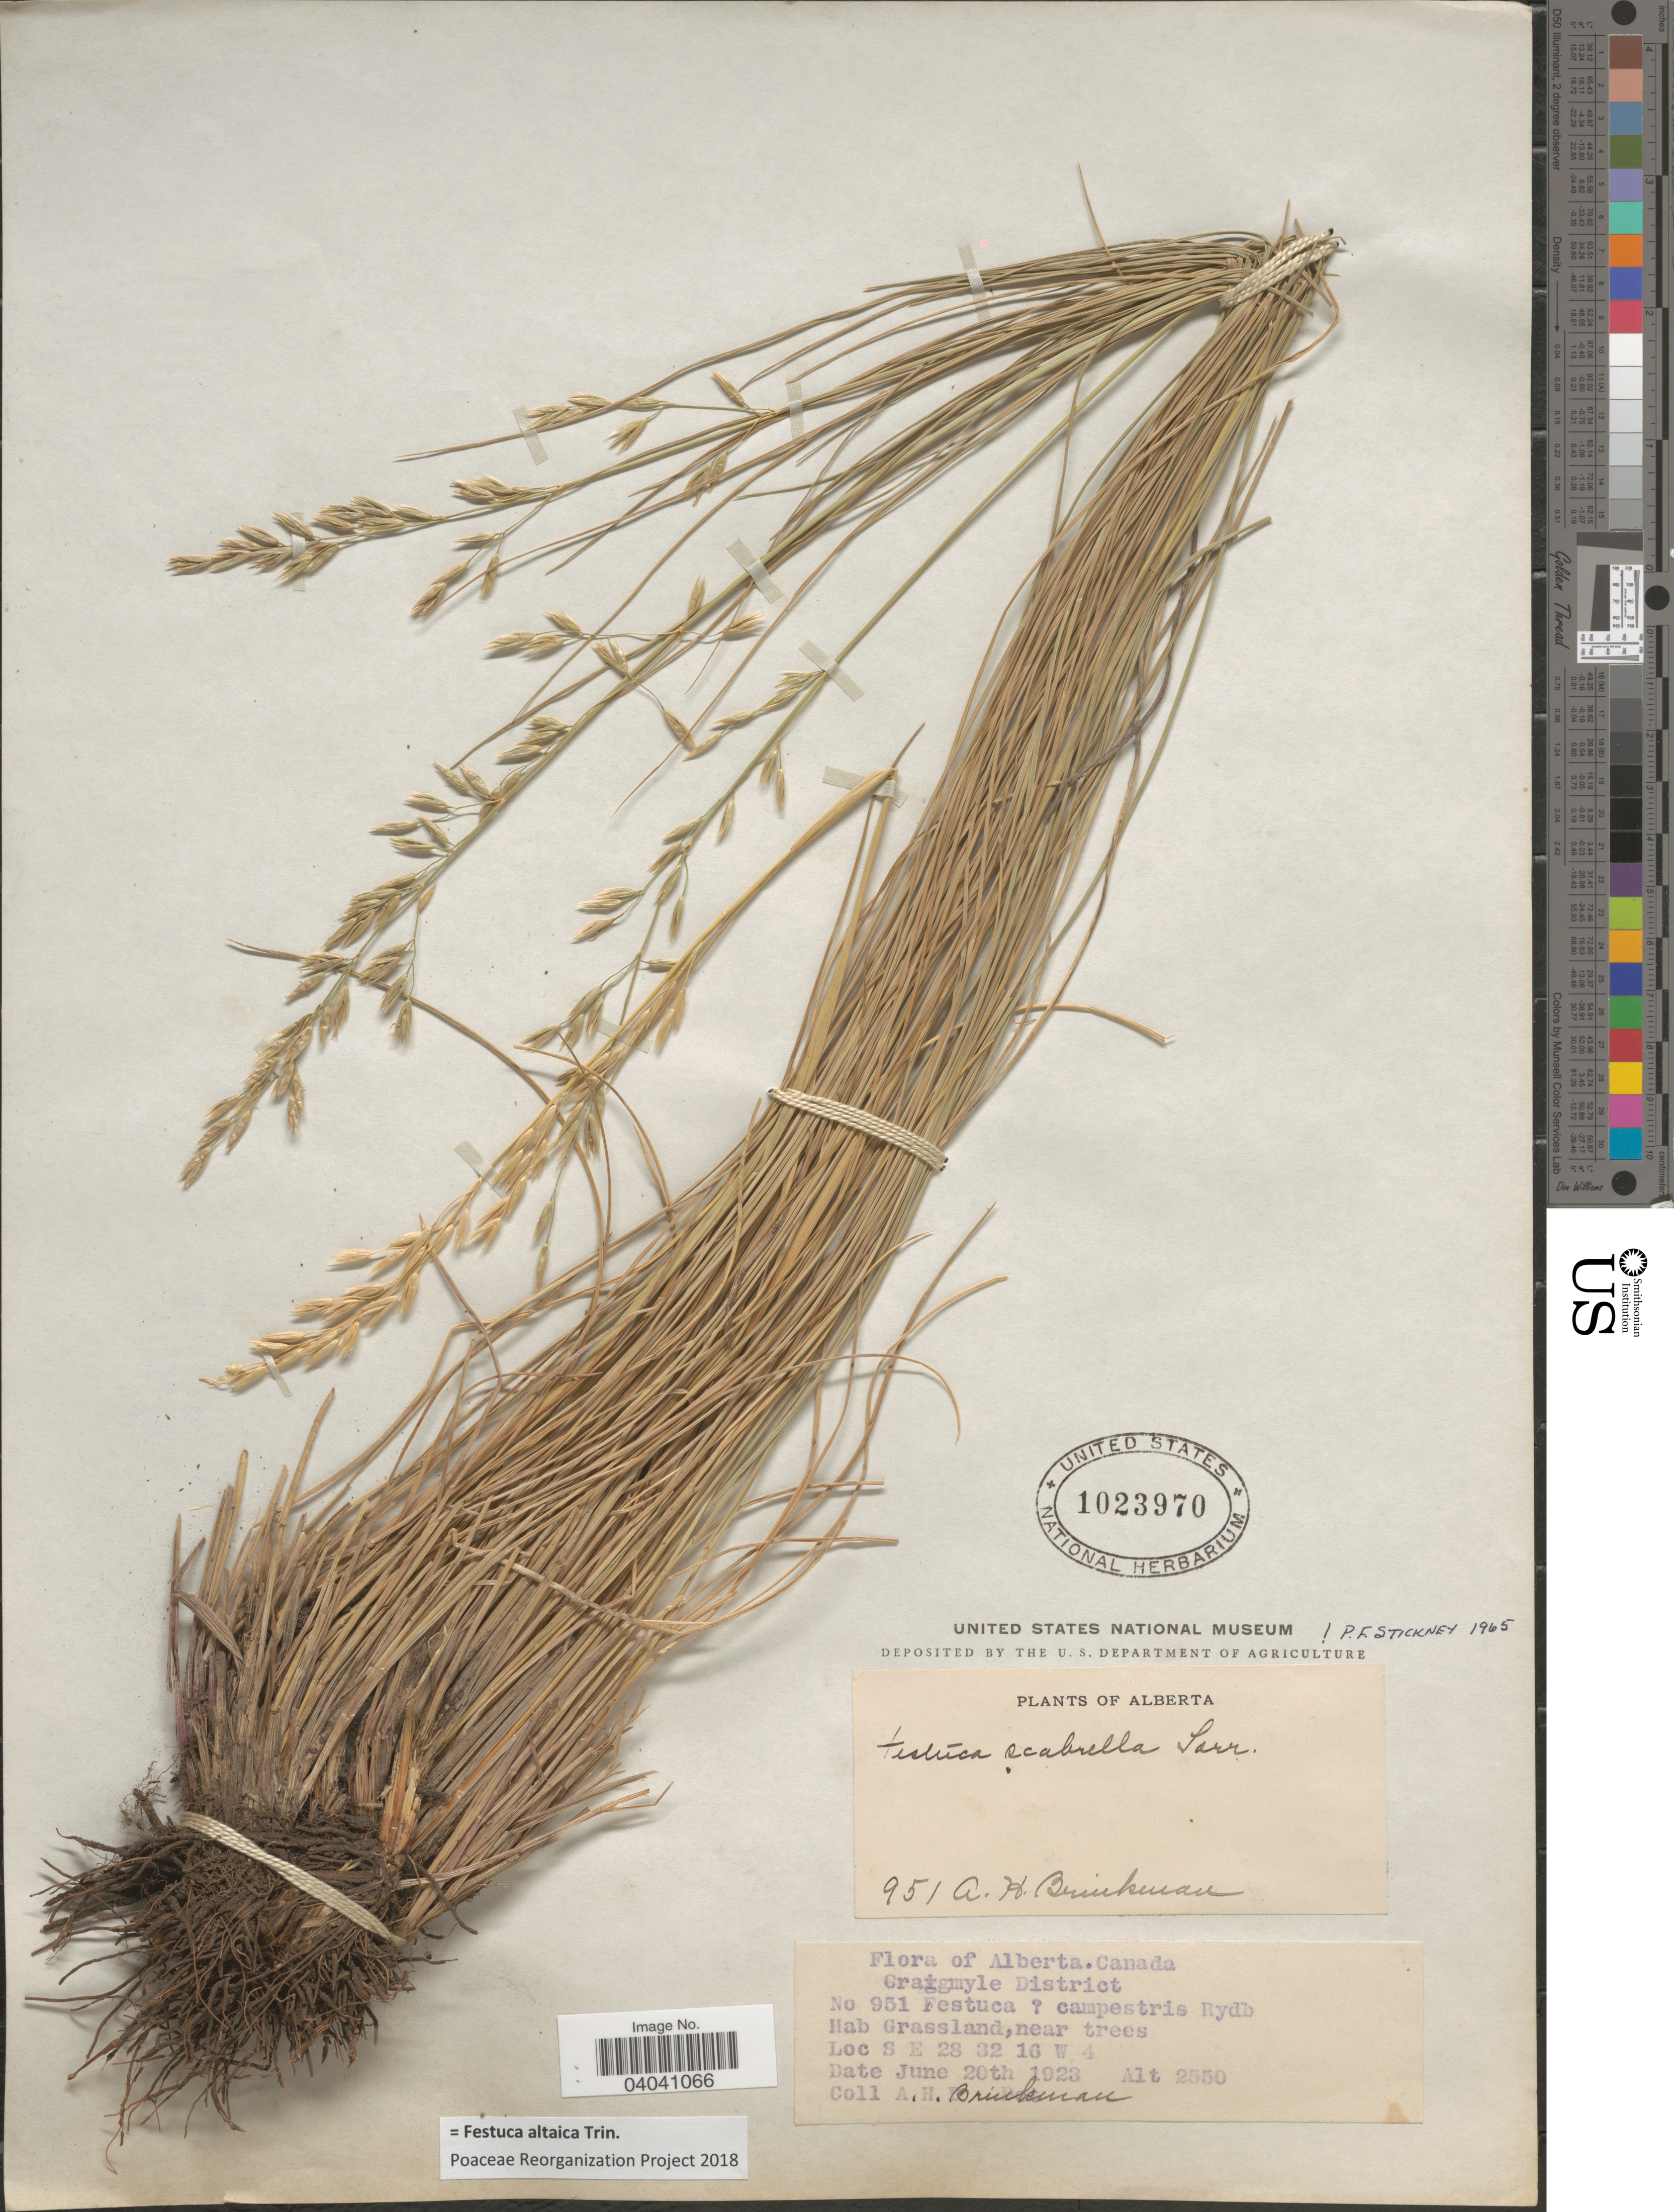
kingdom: Plantae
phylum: Tracheophyta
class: Liliopsida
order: Poales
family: Poaceae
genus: Festuca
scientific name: Festuca altaica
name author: Trin.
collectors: A. Brinkman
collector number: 951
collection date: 1923-06-20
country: Canada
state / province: Alberta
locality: Craigmyle District. Grassland, near trees. S E 28 32 16 W 4.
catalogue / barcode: US 1023970